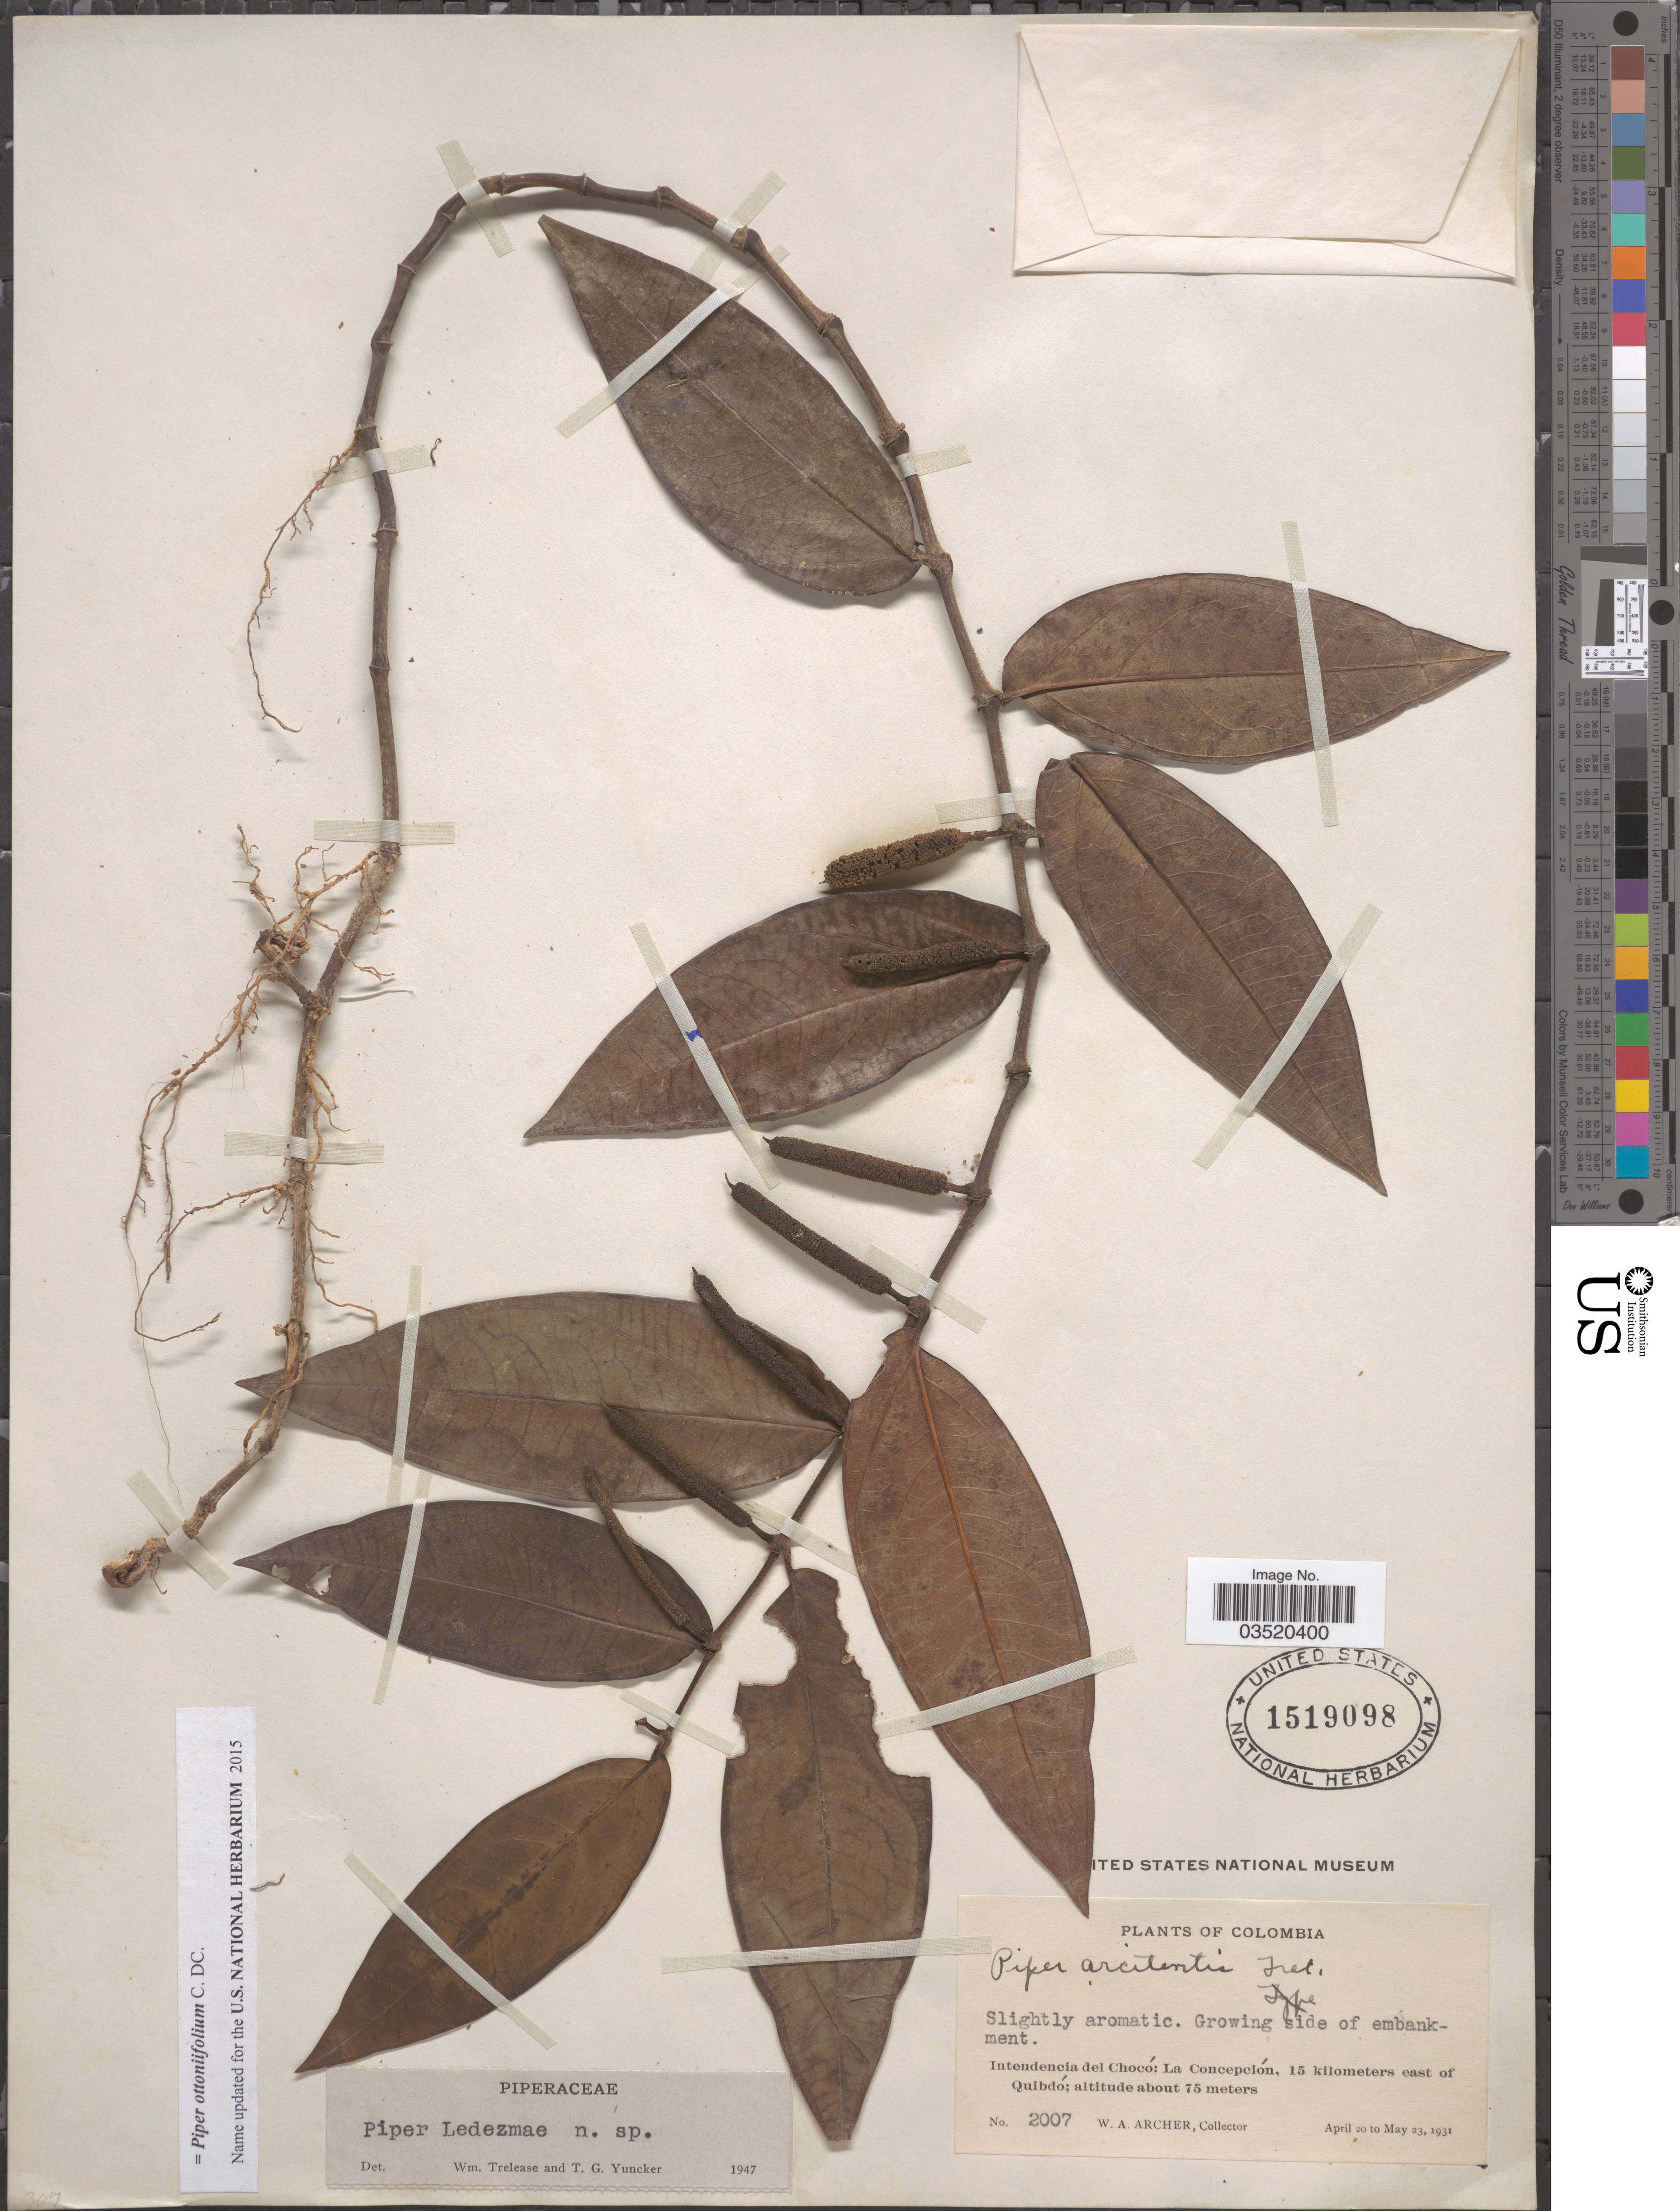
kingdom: Plantae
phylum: Tracheophyta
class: Magnoliopsida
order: Piperales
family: Piperaceae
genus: Piper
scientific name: Piper ottoniifolium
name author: C. DC.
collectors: W. Archer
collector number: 2007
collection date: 1931-04-20/1931-05-23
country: Colombia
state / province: Chocó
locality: Intendencia del Chocó: La Concepción, 15 kilometers east of Quibdó.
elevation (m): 75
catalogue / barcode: US 1519098